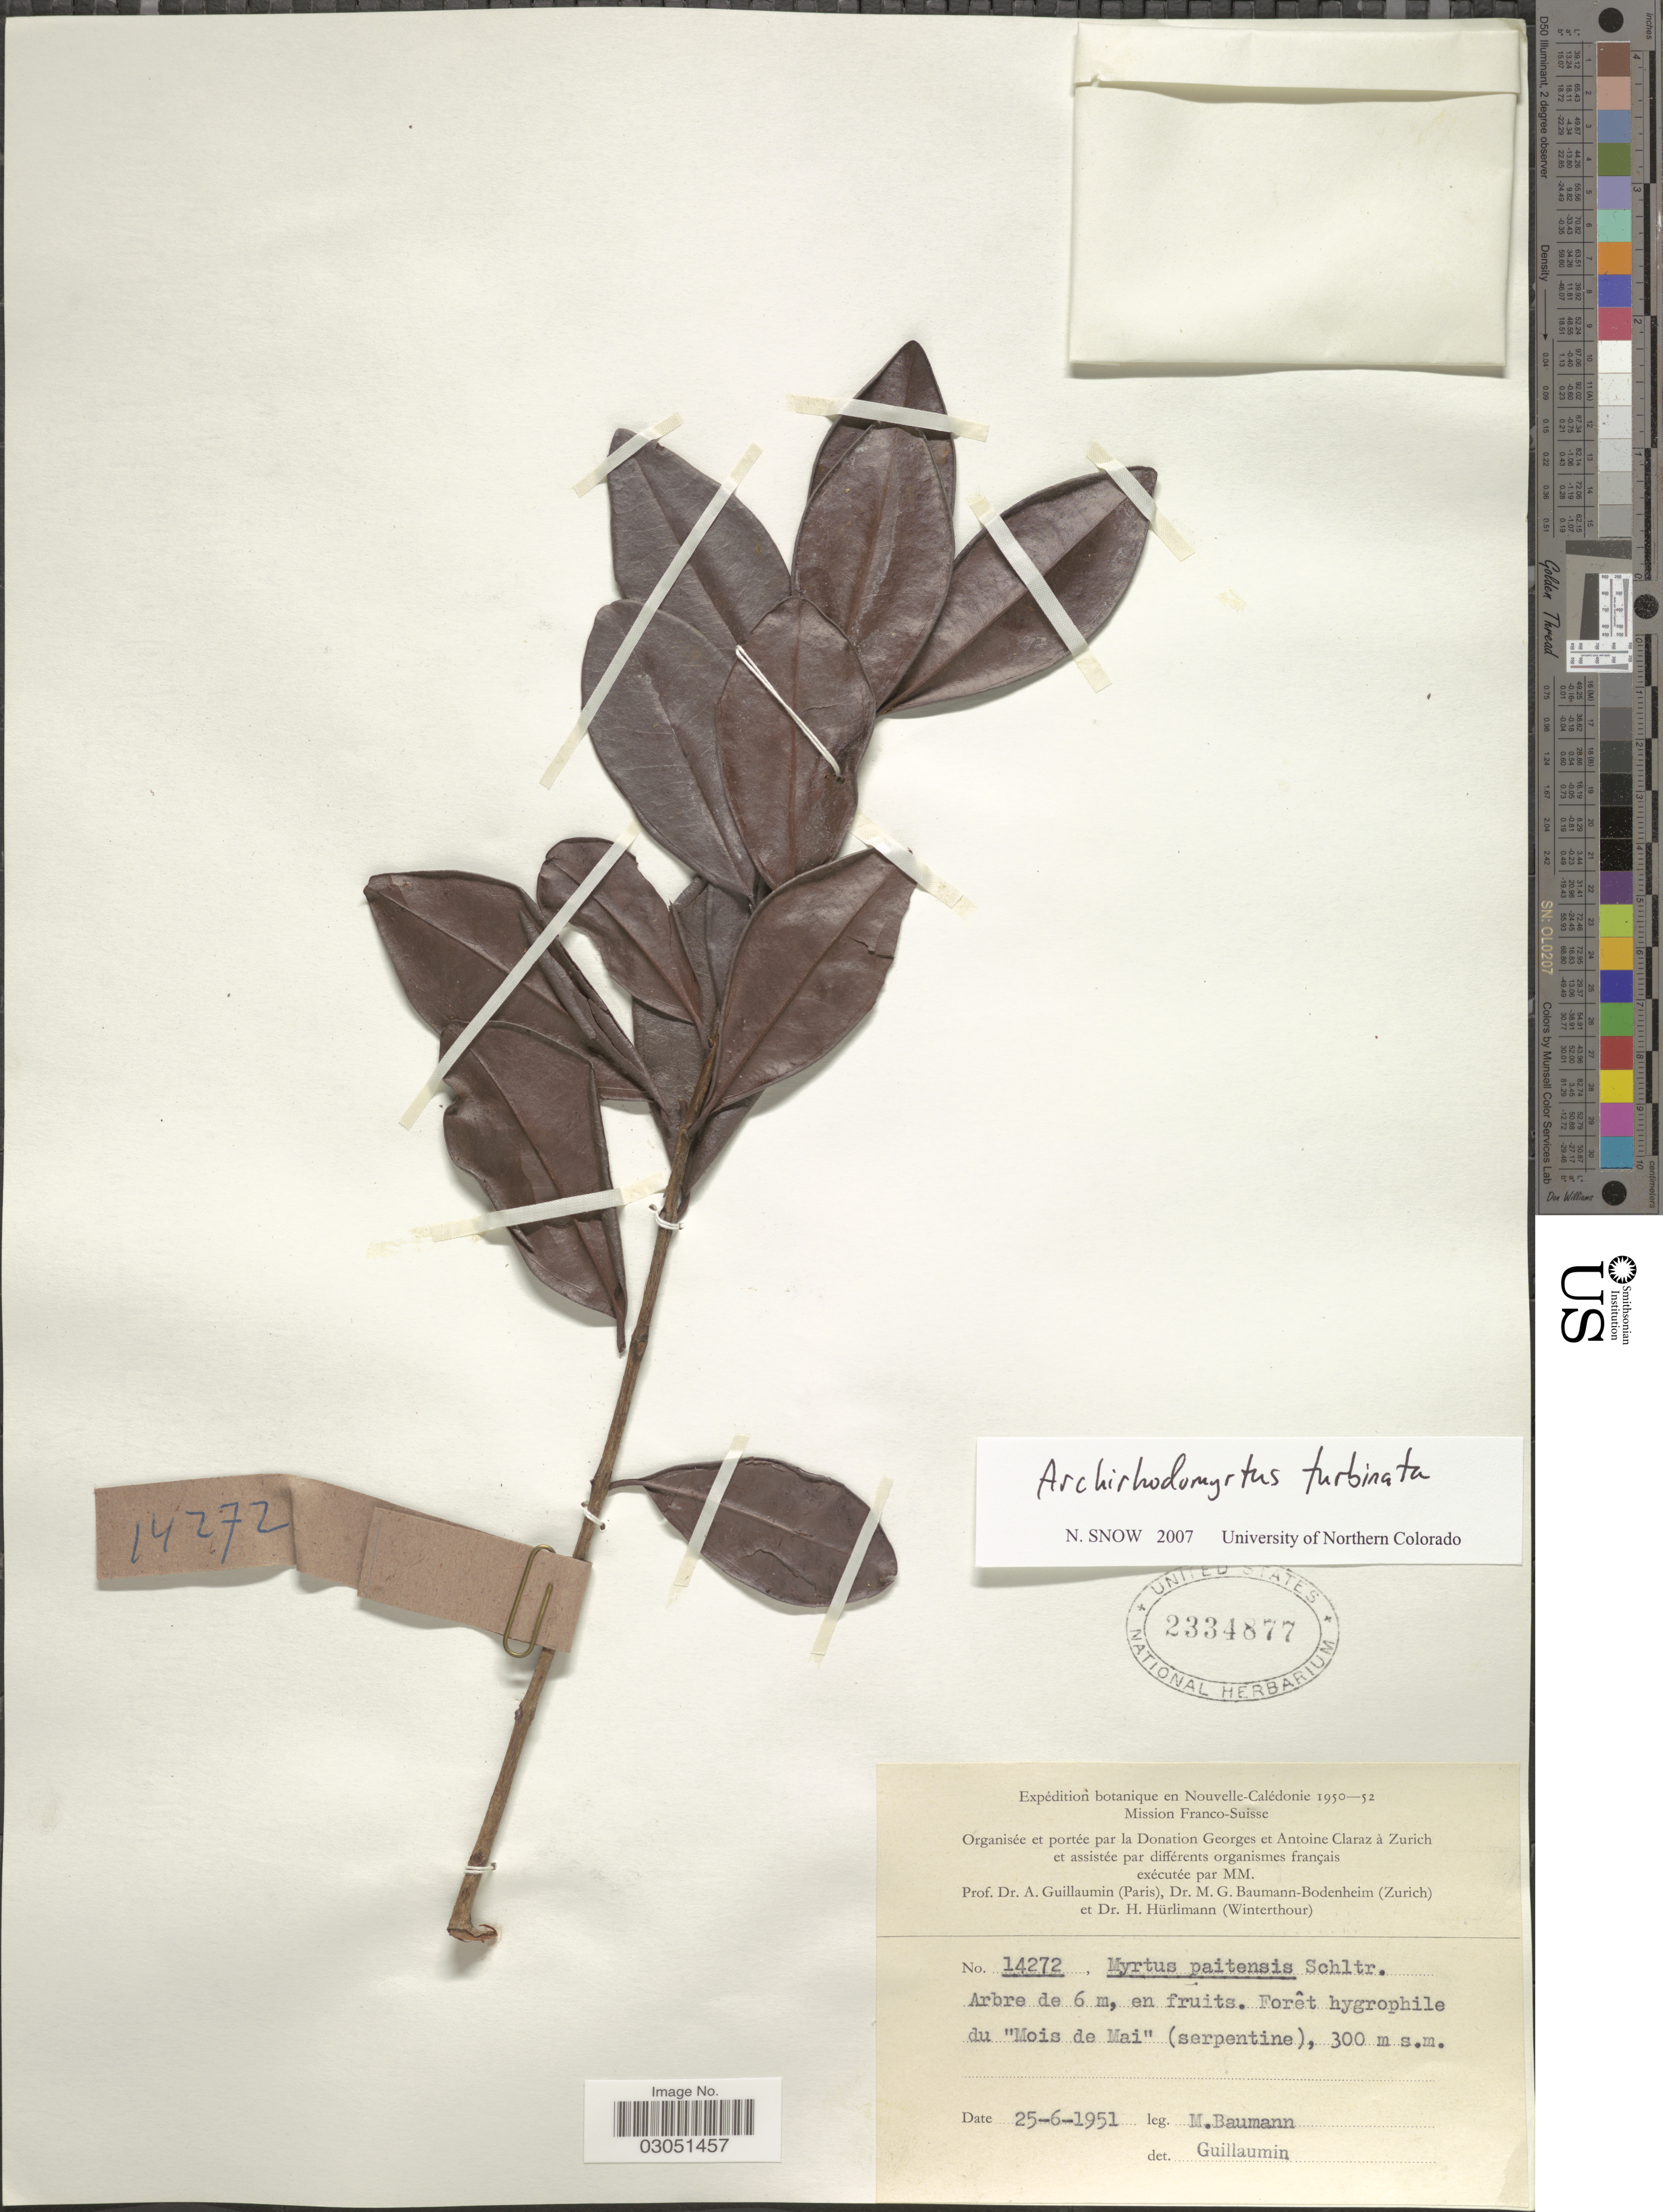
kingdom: Plantae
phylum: Tracheophyta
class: Magnoliopsida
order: Myrtales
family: Myrtaceae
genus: Archirhodomyrtus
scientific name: Archirhodomyrtus turbinata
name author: (Schltr.) Burret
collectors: M. Baumann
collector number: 14272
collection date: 1951-06-25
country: New Caledonia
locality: Nouvelle-Calédonie, Forêt hygrophile du "Mois de Mai" (serpentine).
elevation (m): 300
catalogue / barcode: US 2334877